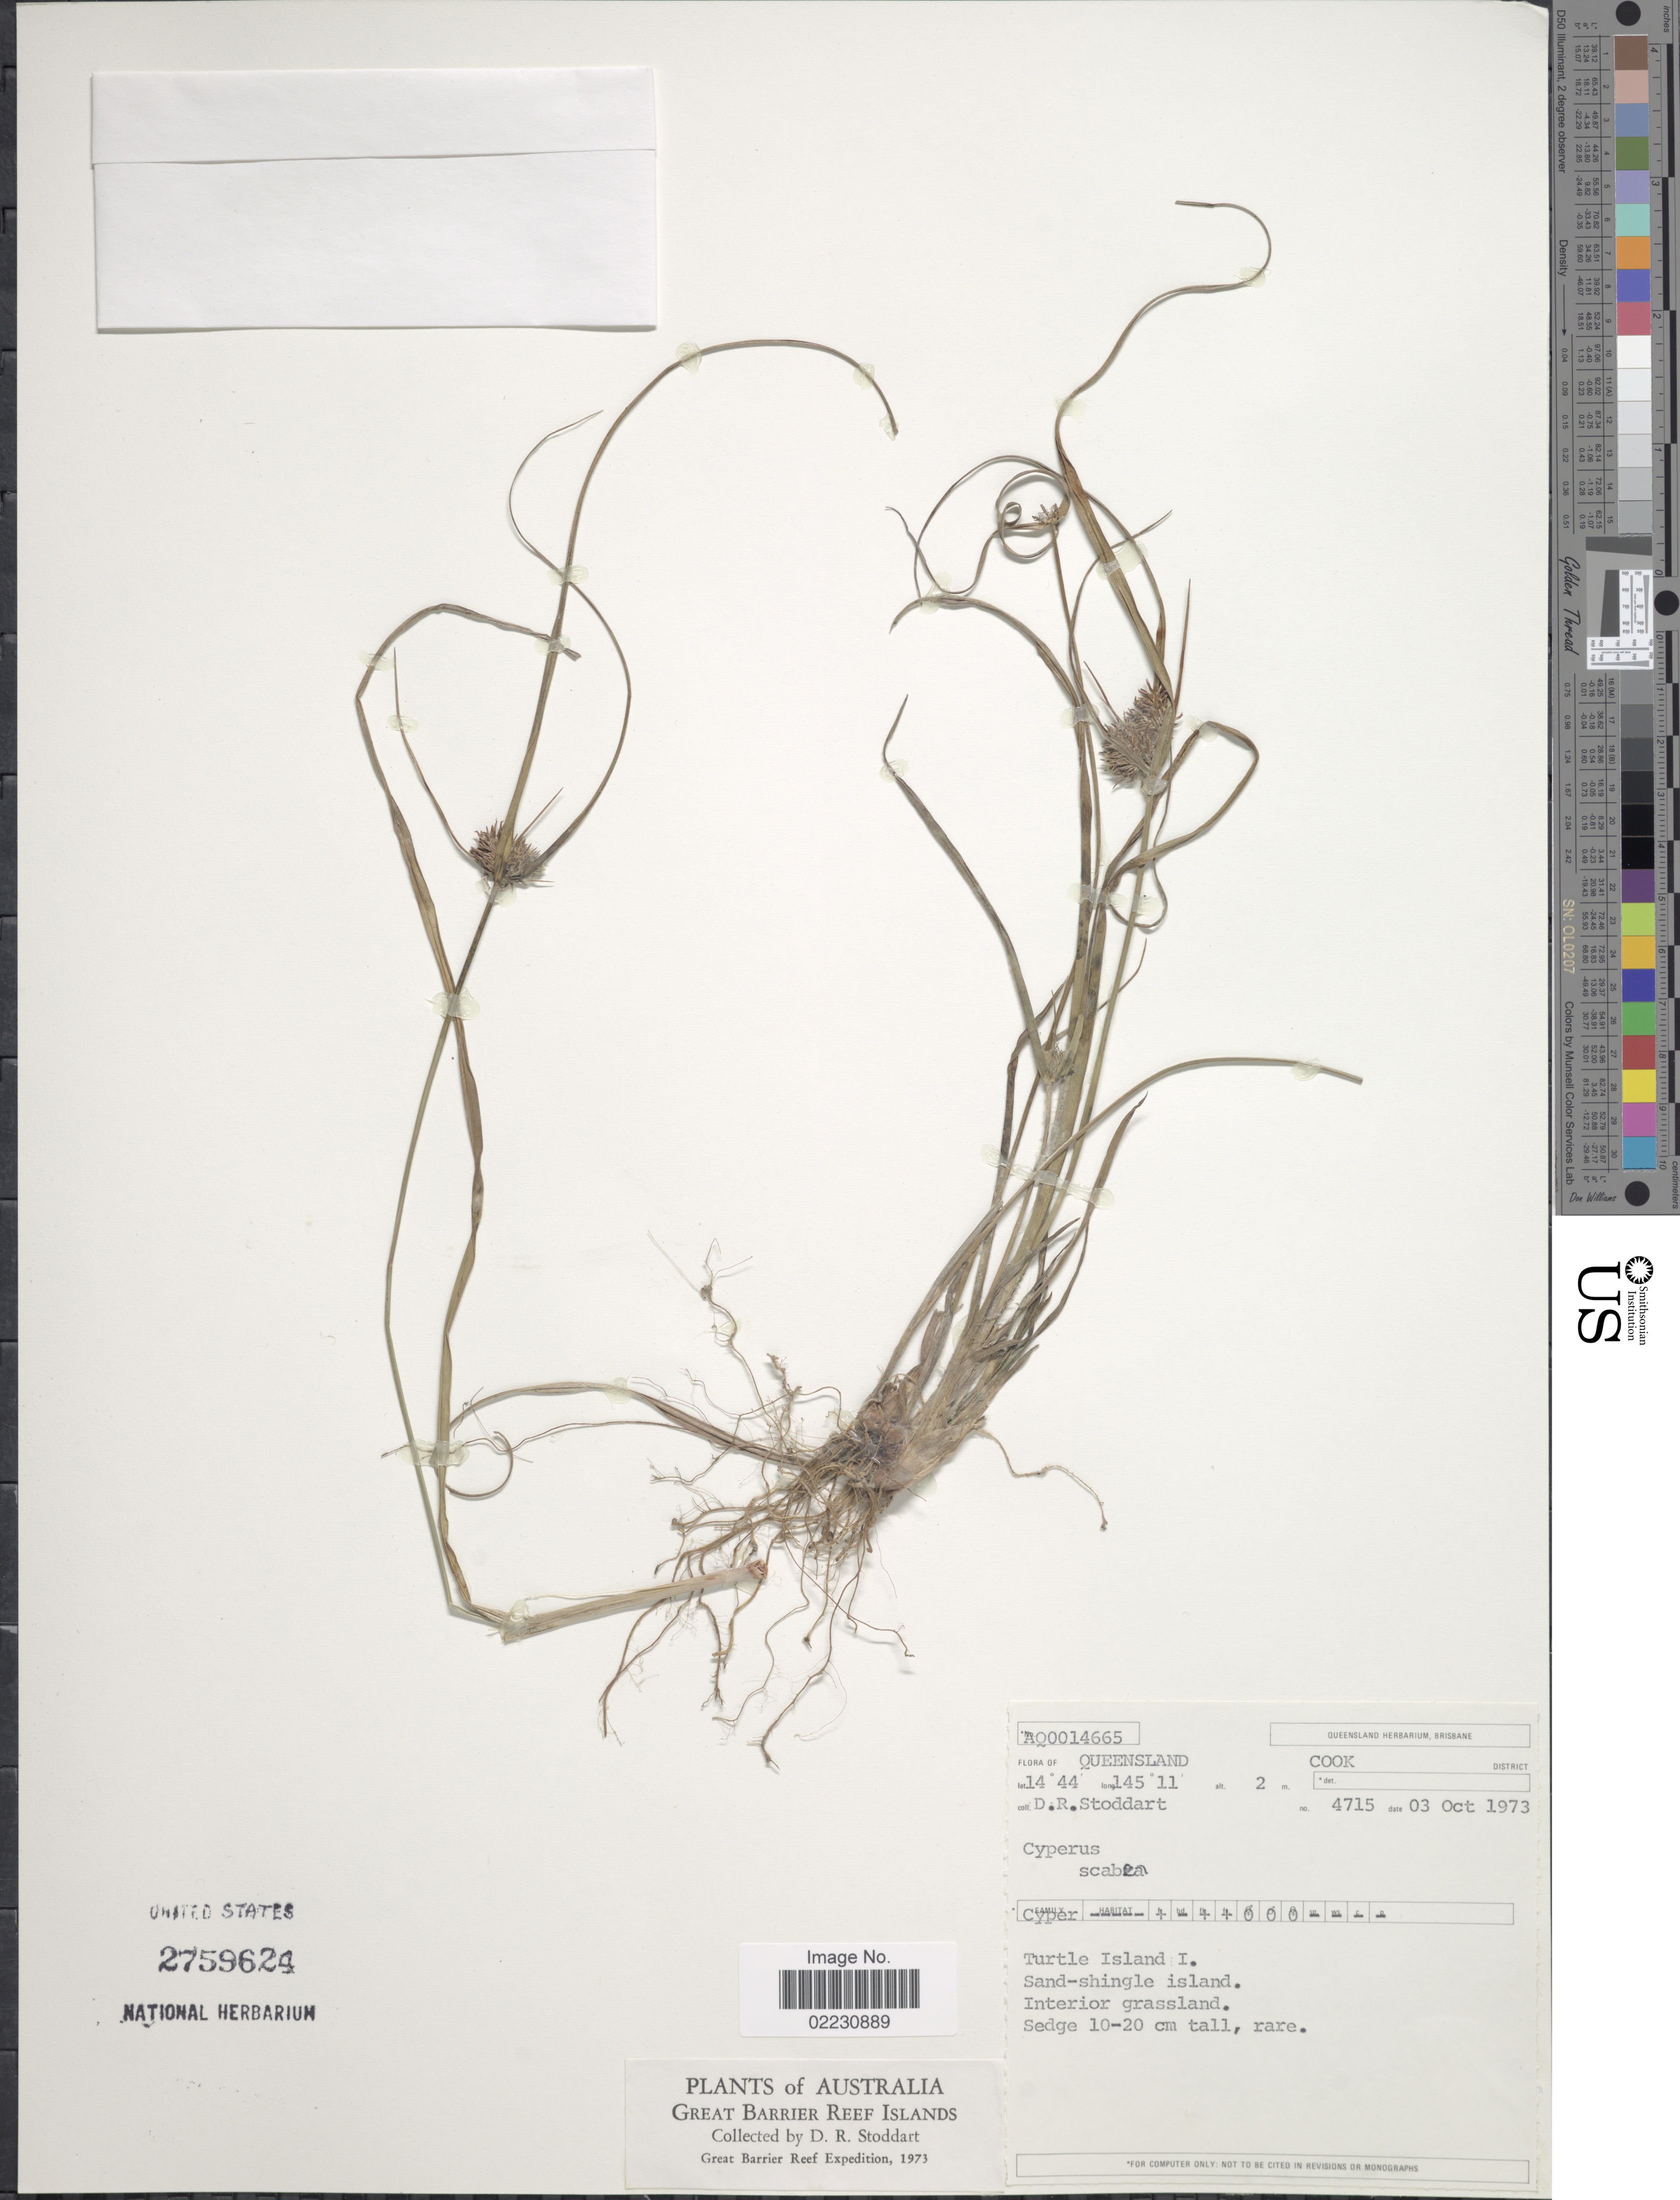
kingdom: Plantae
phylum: Tracheophyta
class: Liliopsida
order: Poales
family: Cyperaceae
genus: Cyperus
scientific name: Cyperus scaber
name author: (R. Br.) Boeckeler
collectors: D. R. Stoddart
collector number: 4715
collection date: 1973-10-03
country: Australia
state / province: Queensland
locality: Cook District, Turtle Island I., sand-shingle island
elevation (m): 2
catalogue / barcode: US 2759624